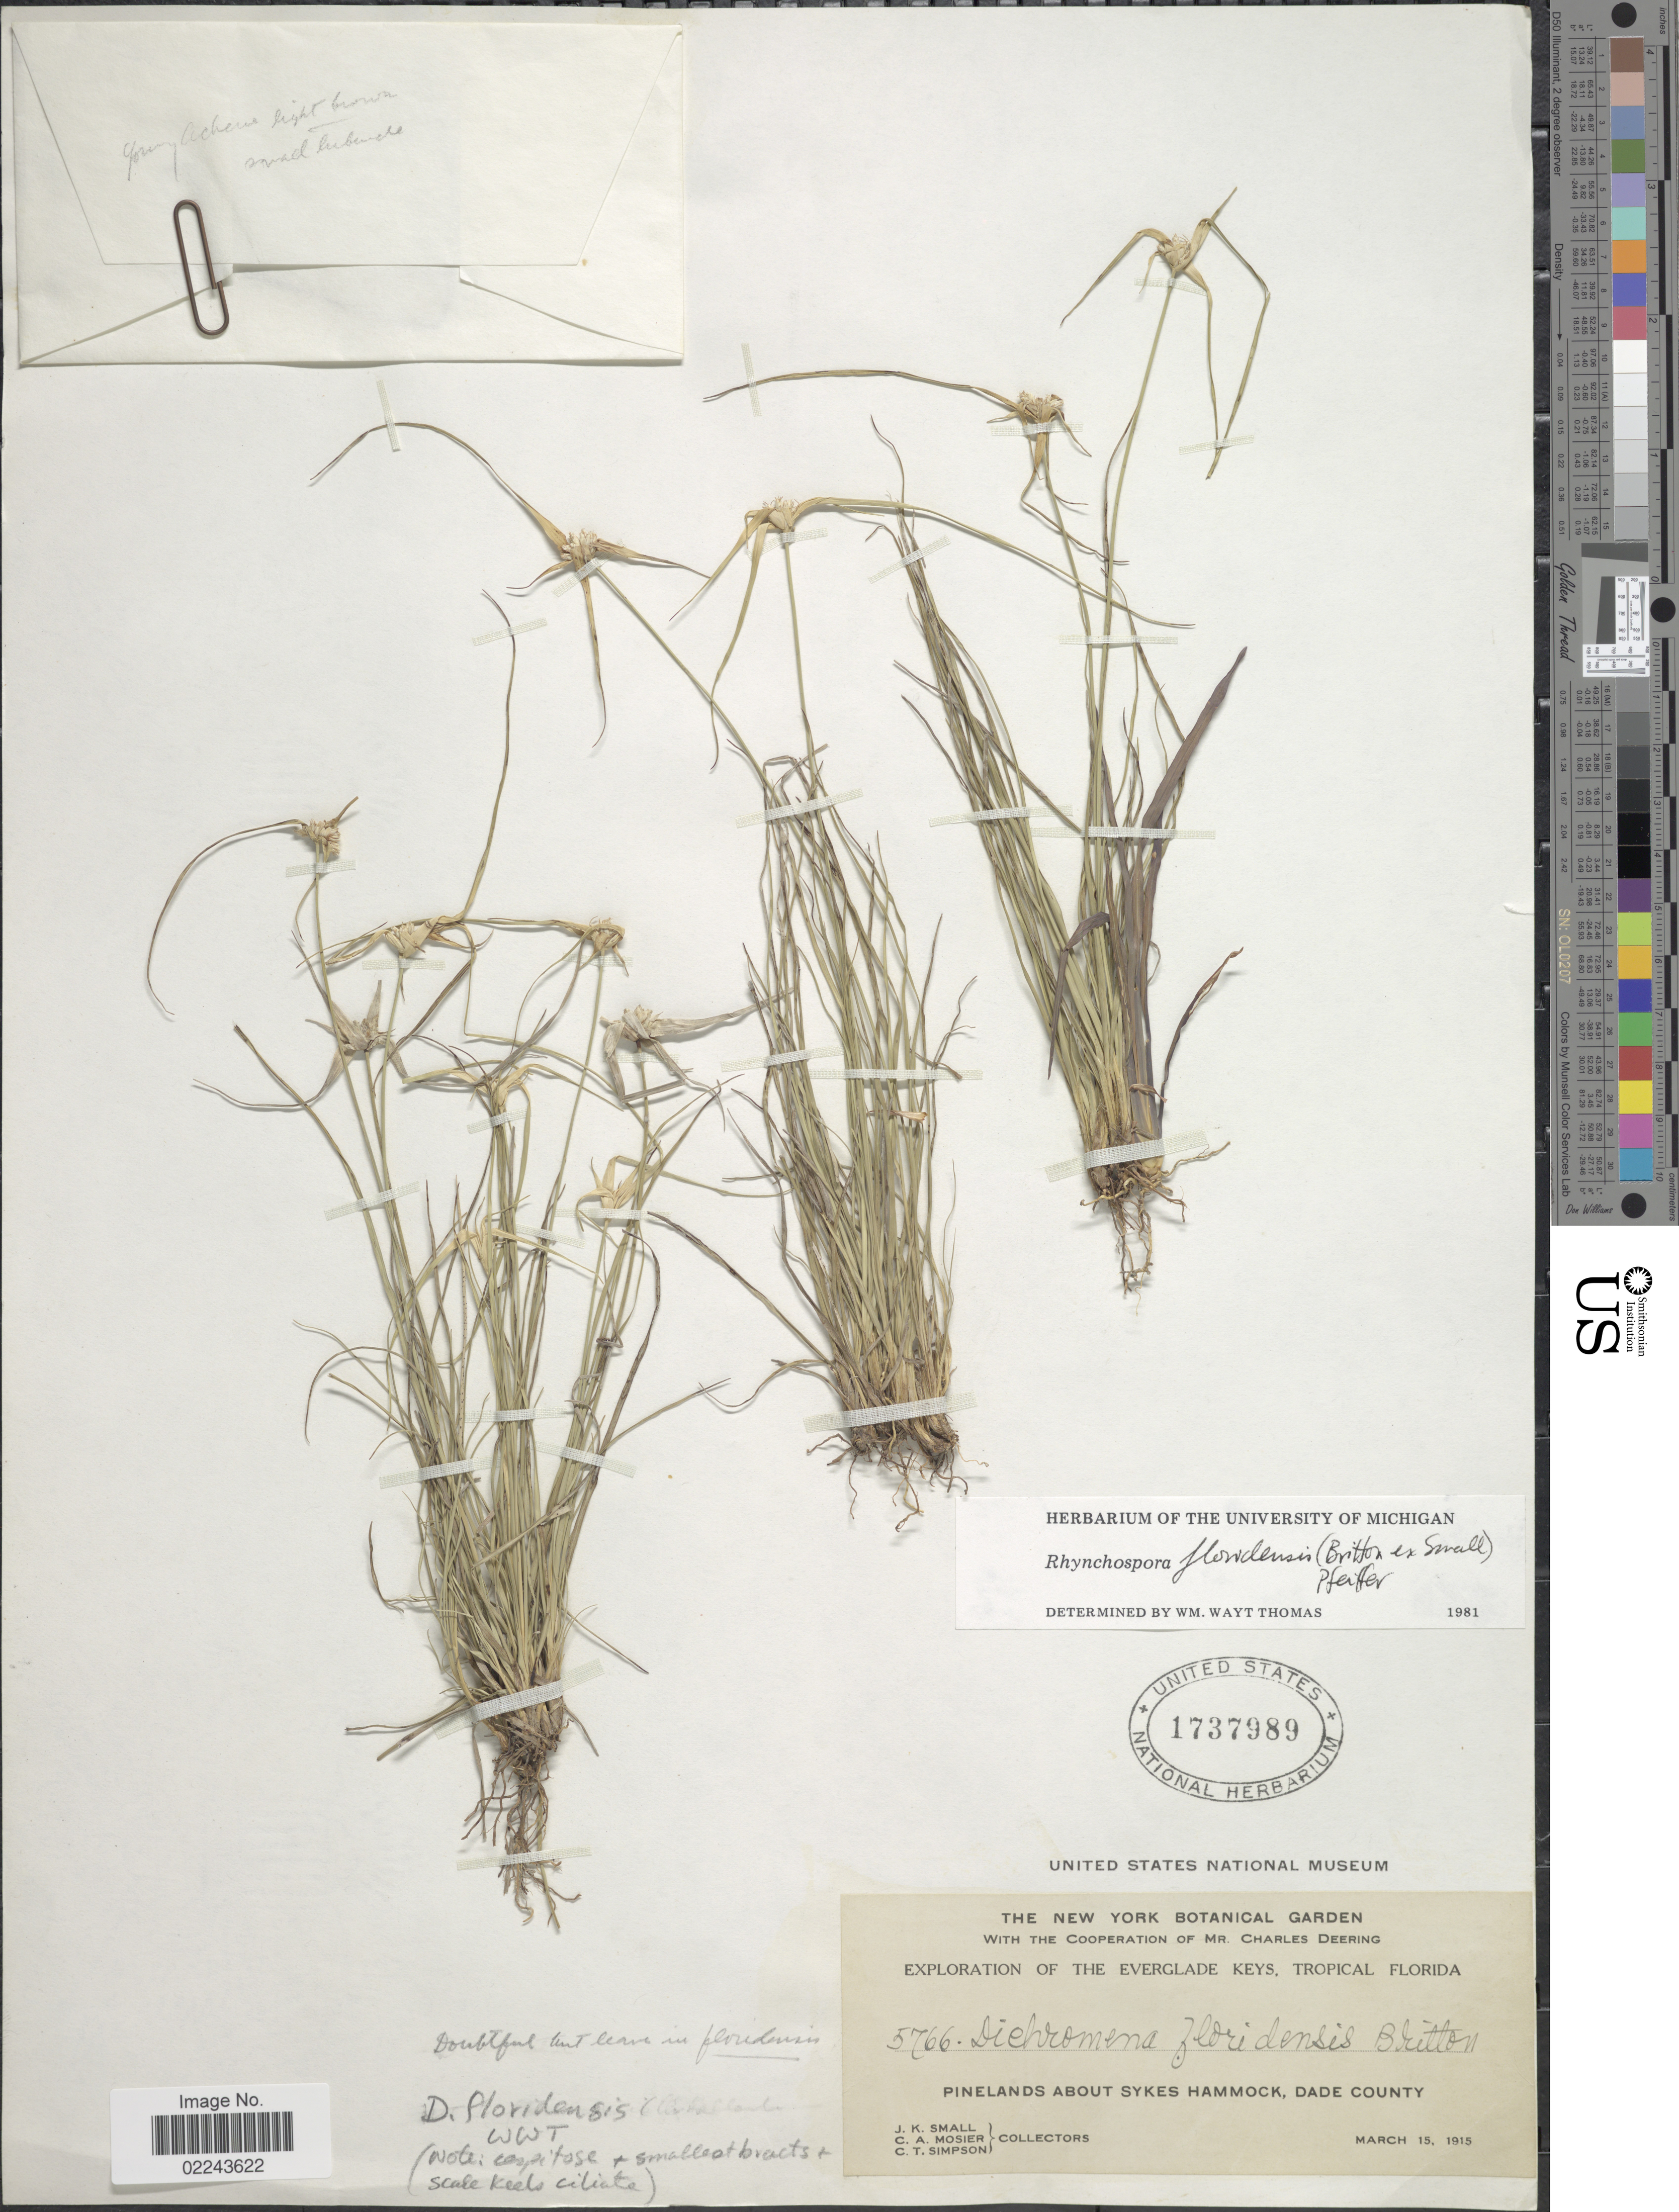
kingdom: Plantae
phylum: Tracheophyta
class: Liliopsida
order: Poales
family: Cyperaceae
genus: Rhynchospora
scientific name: Rhynchospora floridensis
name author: (Britton ex Small) H. Pfeiff.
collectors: J. K. Small, C. A. Mosier & C. T. Simpson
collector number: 5766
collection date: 1915-03-15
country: United States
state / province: Florida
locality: Everglade Keys, Tropical Florida, Pinelands about Sykes Hammock, Dade County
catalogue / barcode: US 1737989